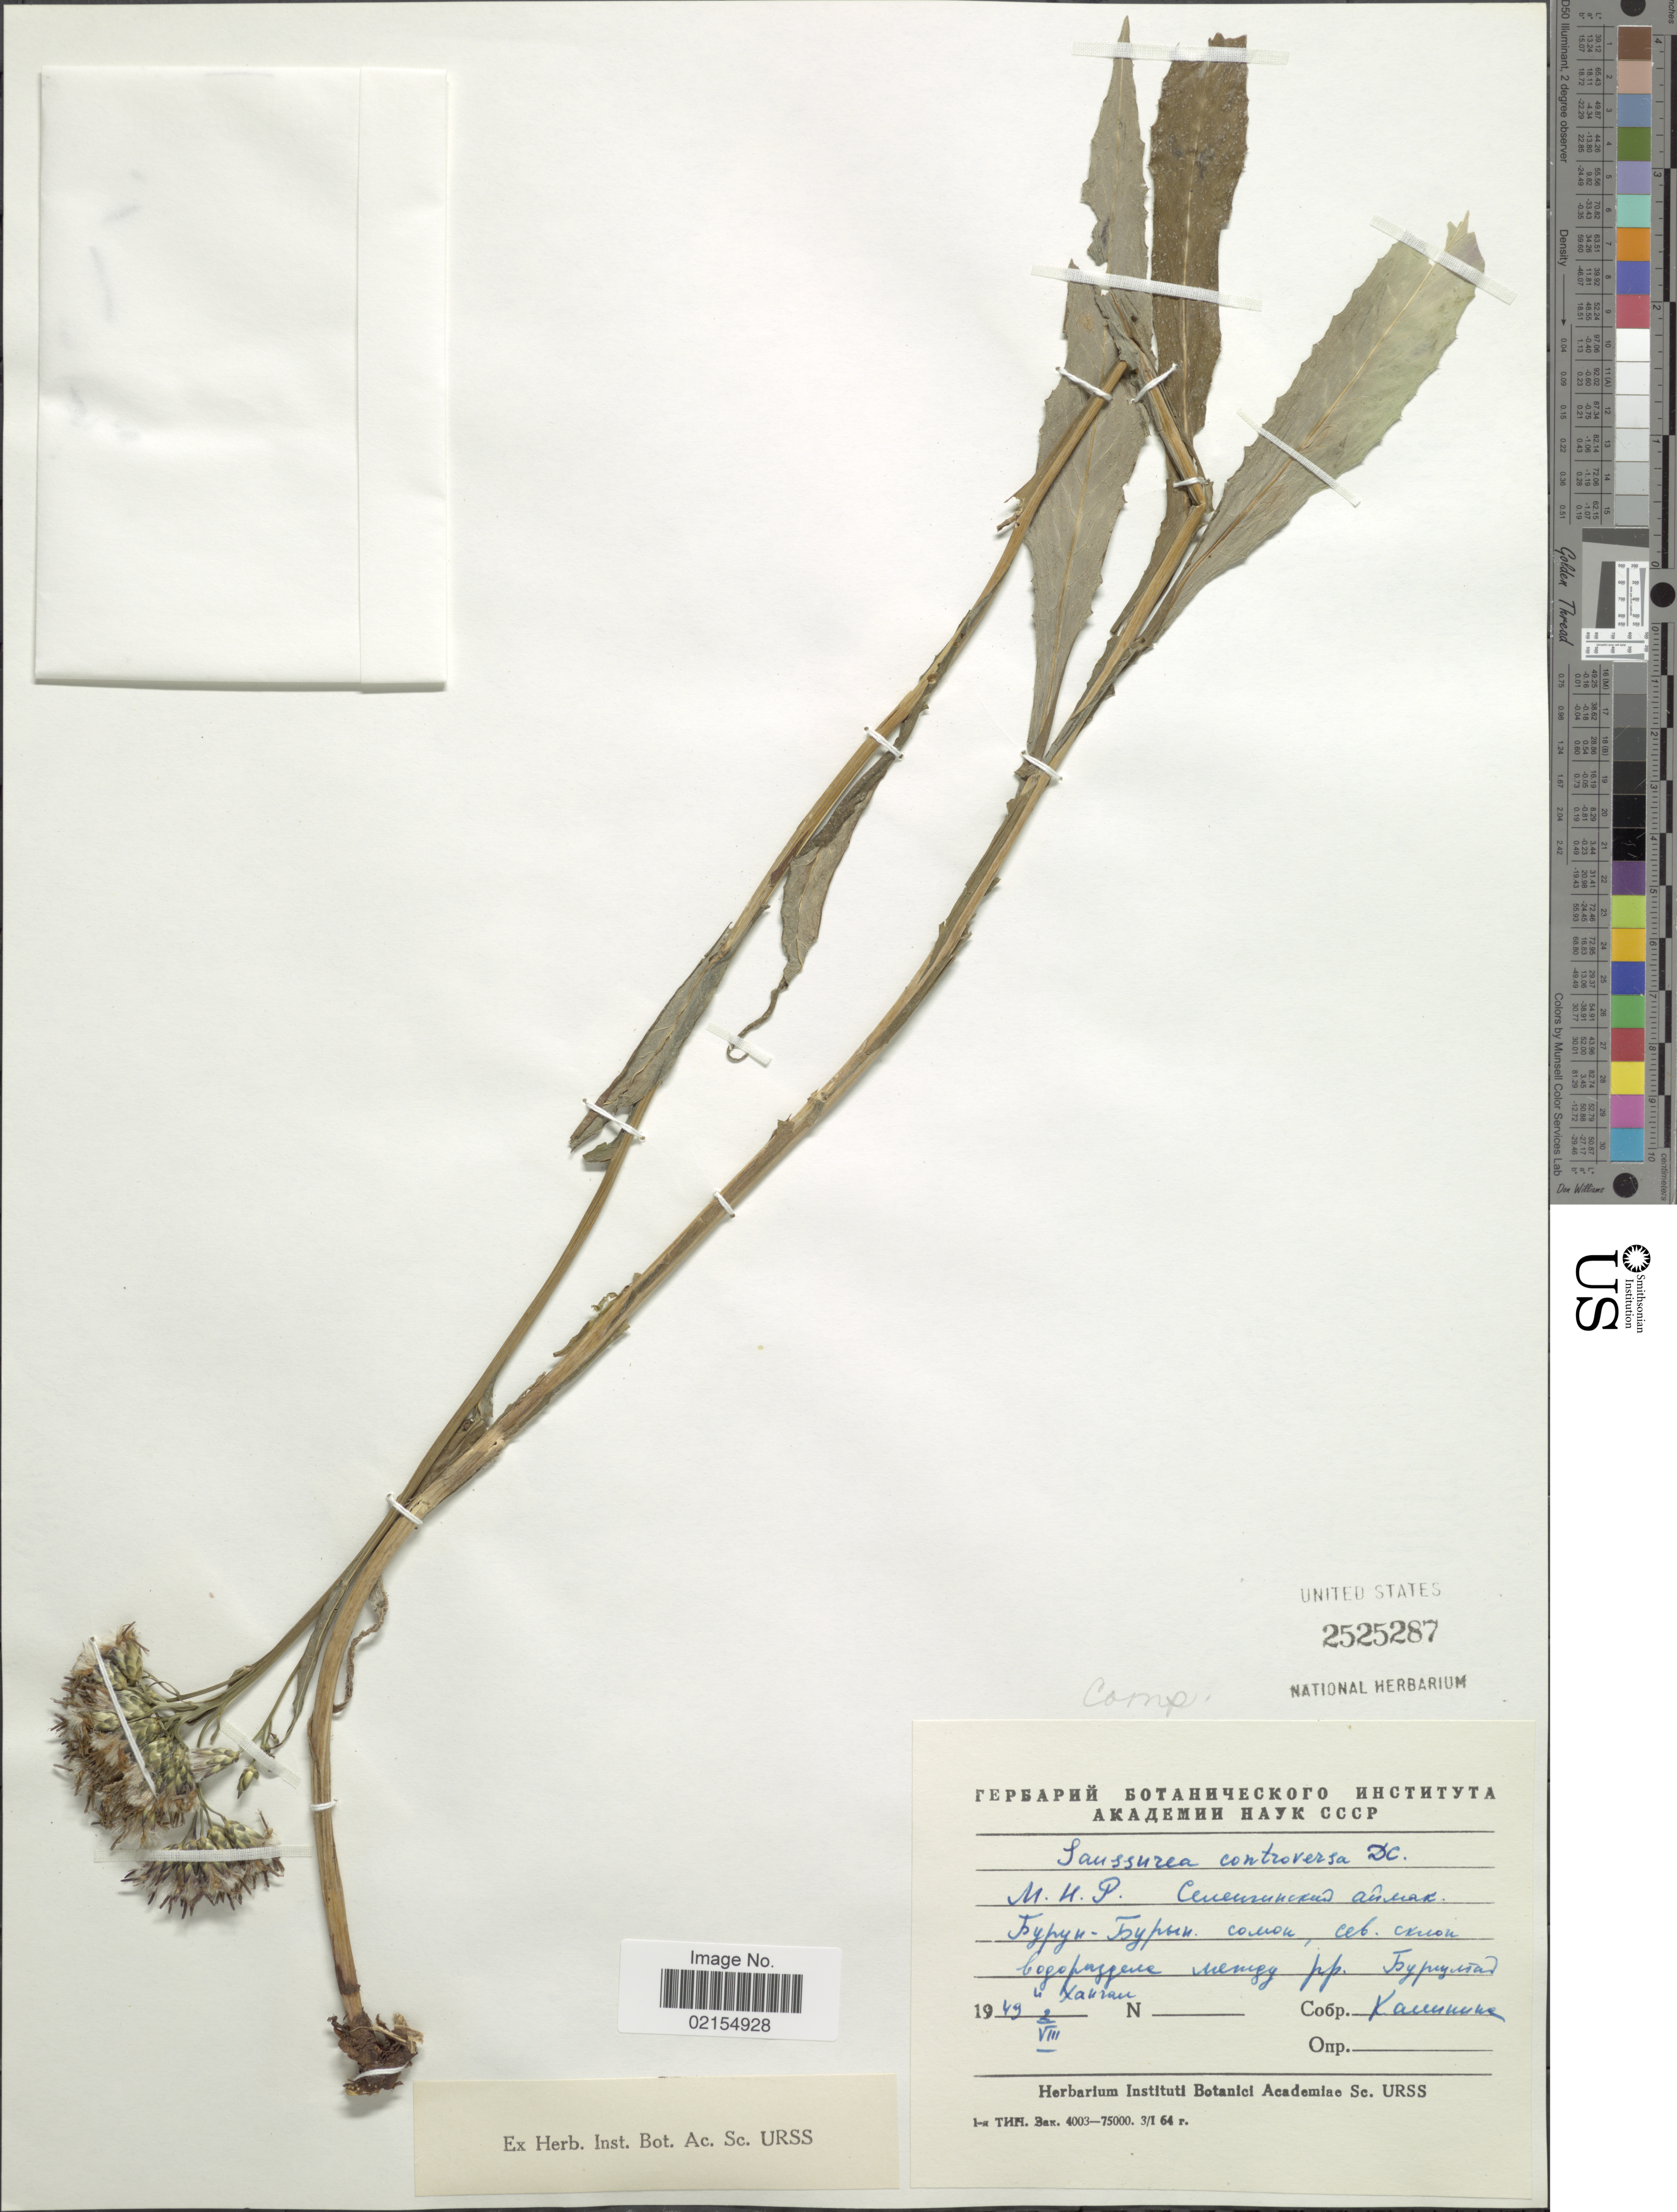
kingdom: Plantae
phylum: Tracheophyta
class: Magnoliopsida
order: Asterales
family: Asteraceae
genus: Saussurea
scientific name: Saussurea controversa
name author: DC.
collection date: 1949-08-02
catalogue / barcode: US 2525287